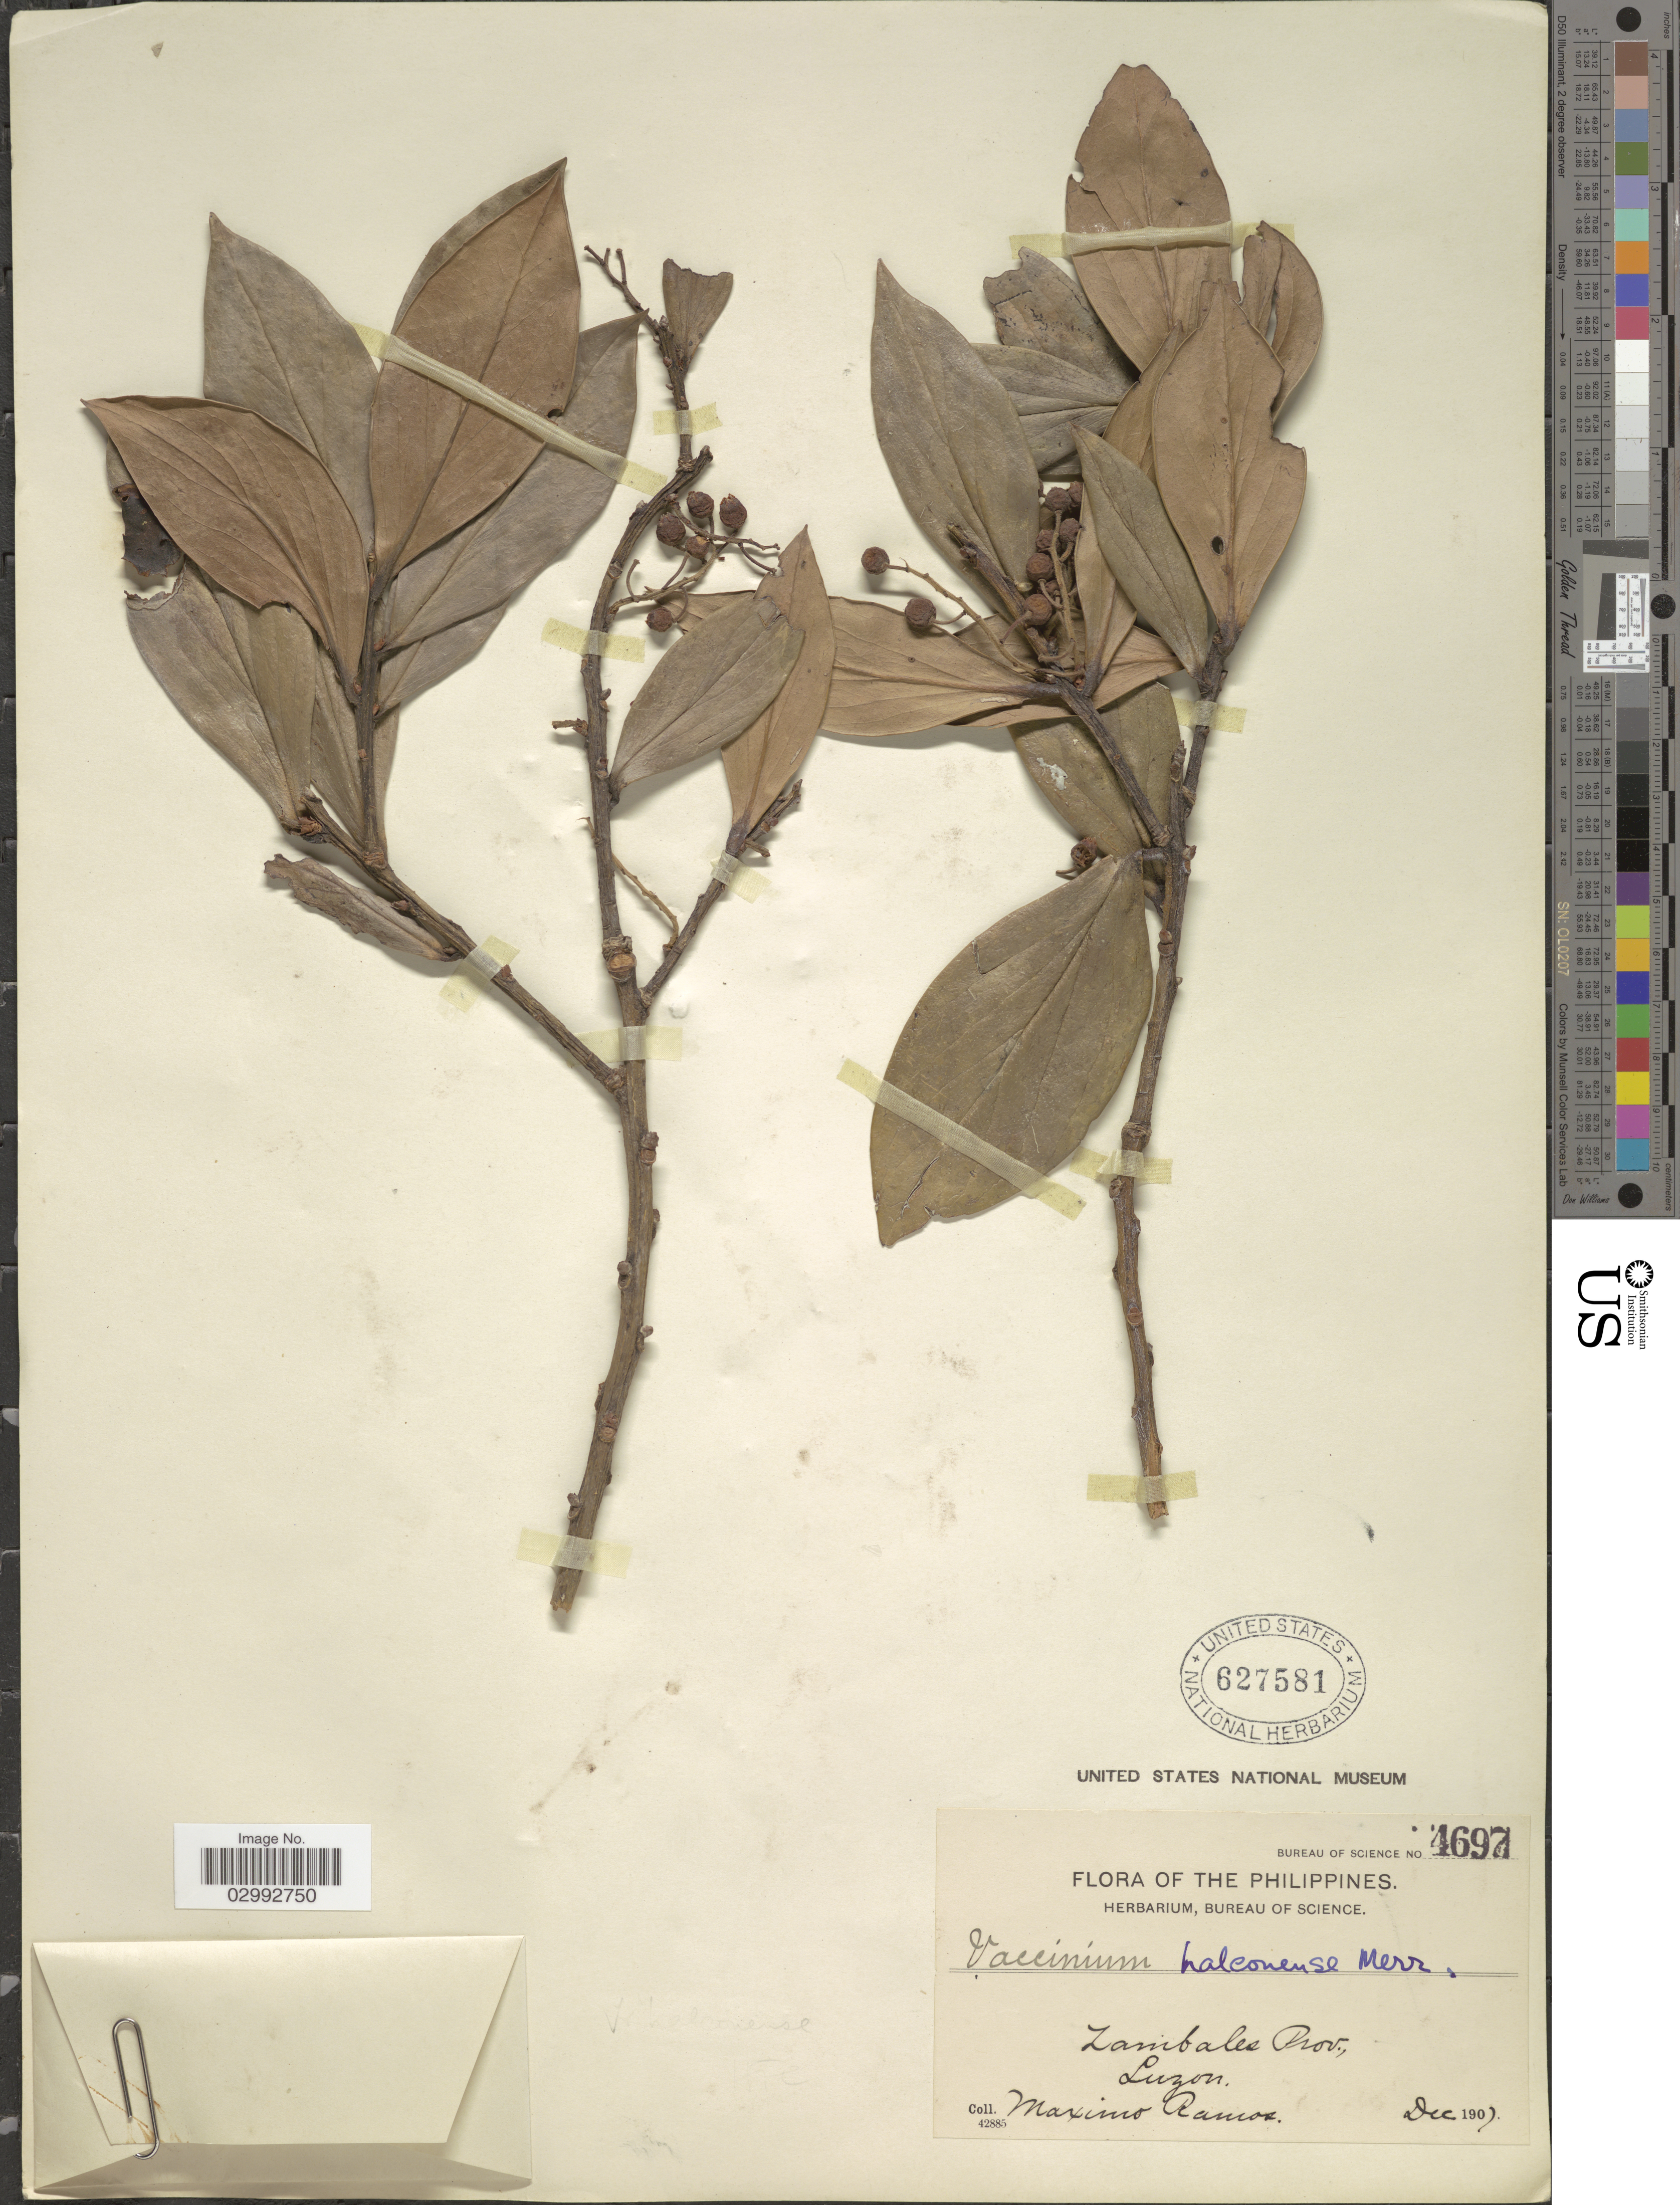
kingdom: Plantae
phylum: Tracheophyta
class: Magnoliopsida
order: Ericales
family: Ericaceae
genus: Vaccinium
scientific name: Vaccinium halconense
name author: Merr.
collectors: M. Ramos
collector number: Bureau of Science 4697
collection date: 1907-12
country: Philippines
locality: Zambales Prov., Luzon.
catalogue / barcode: US 627581